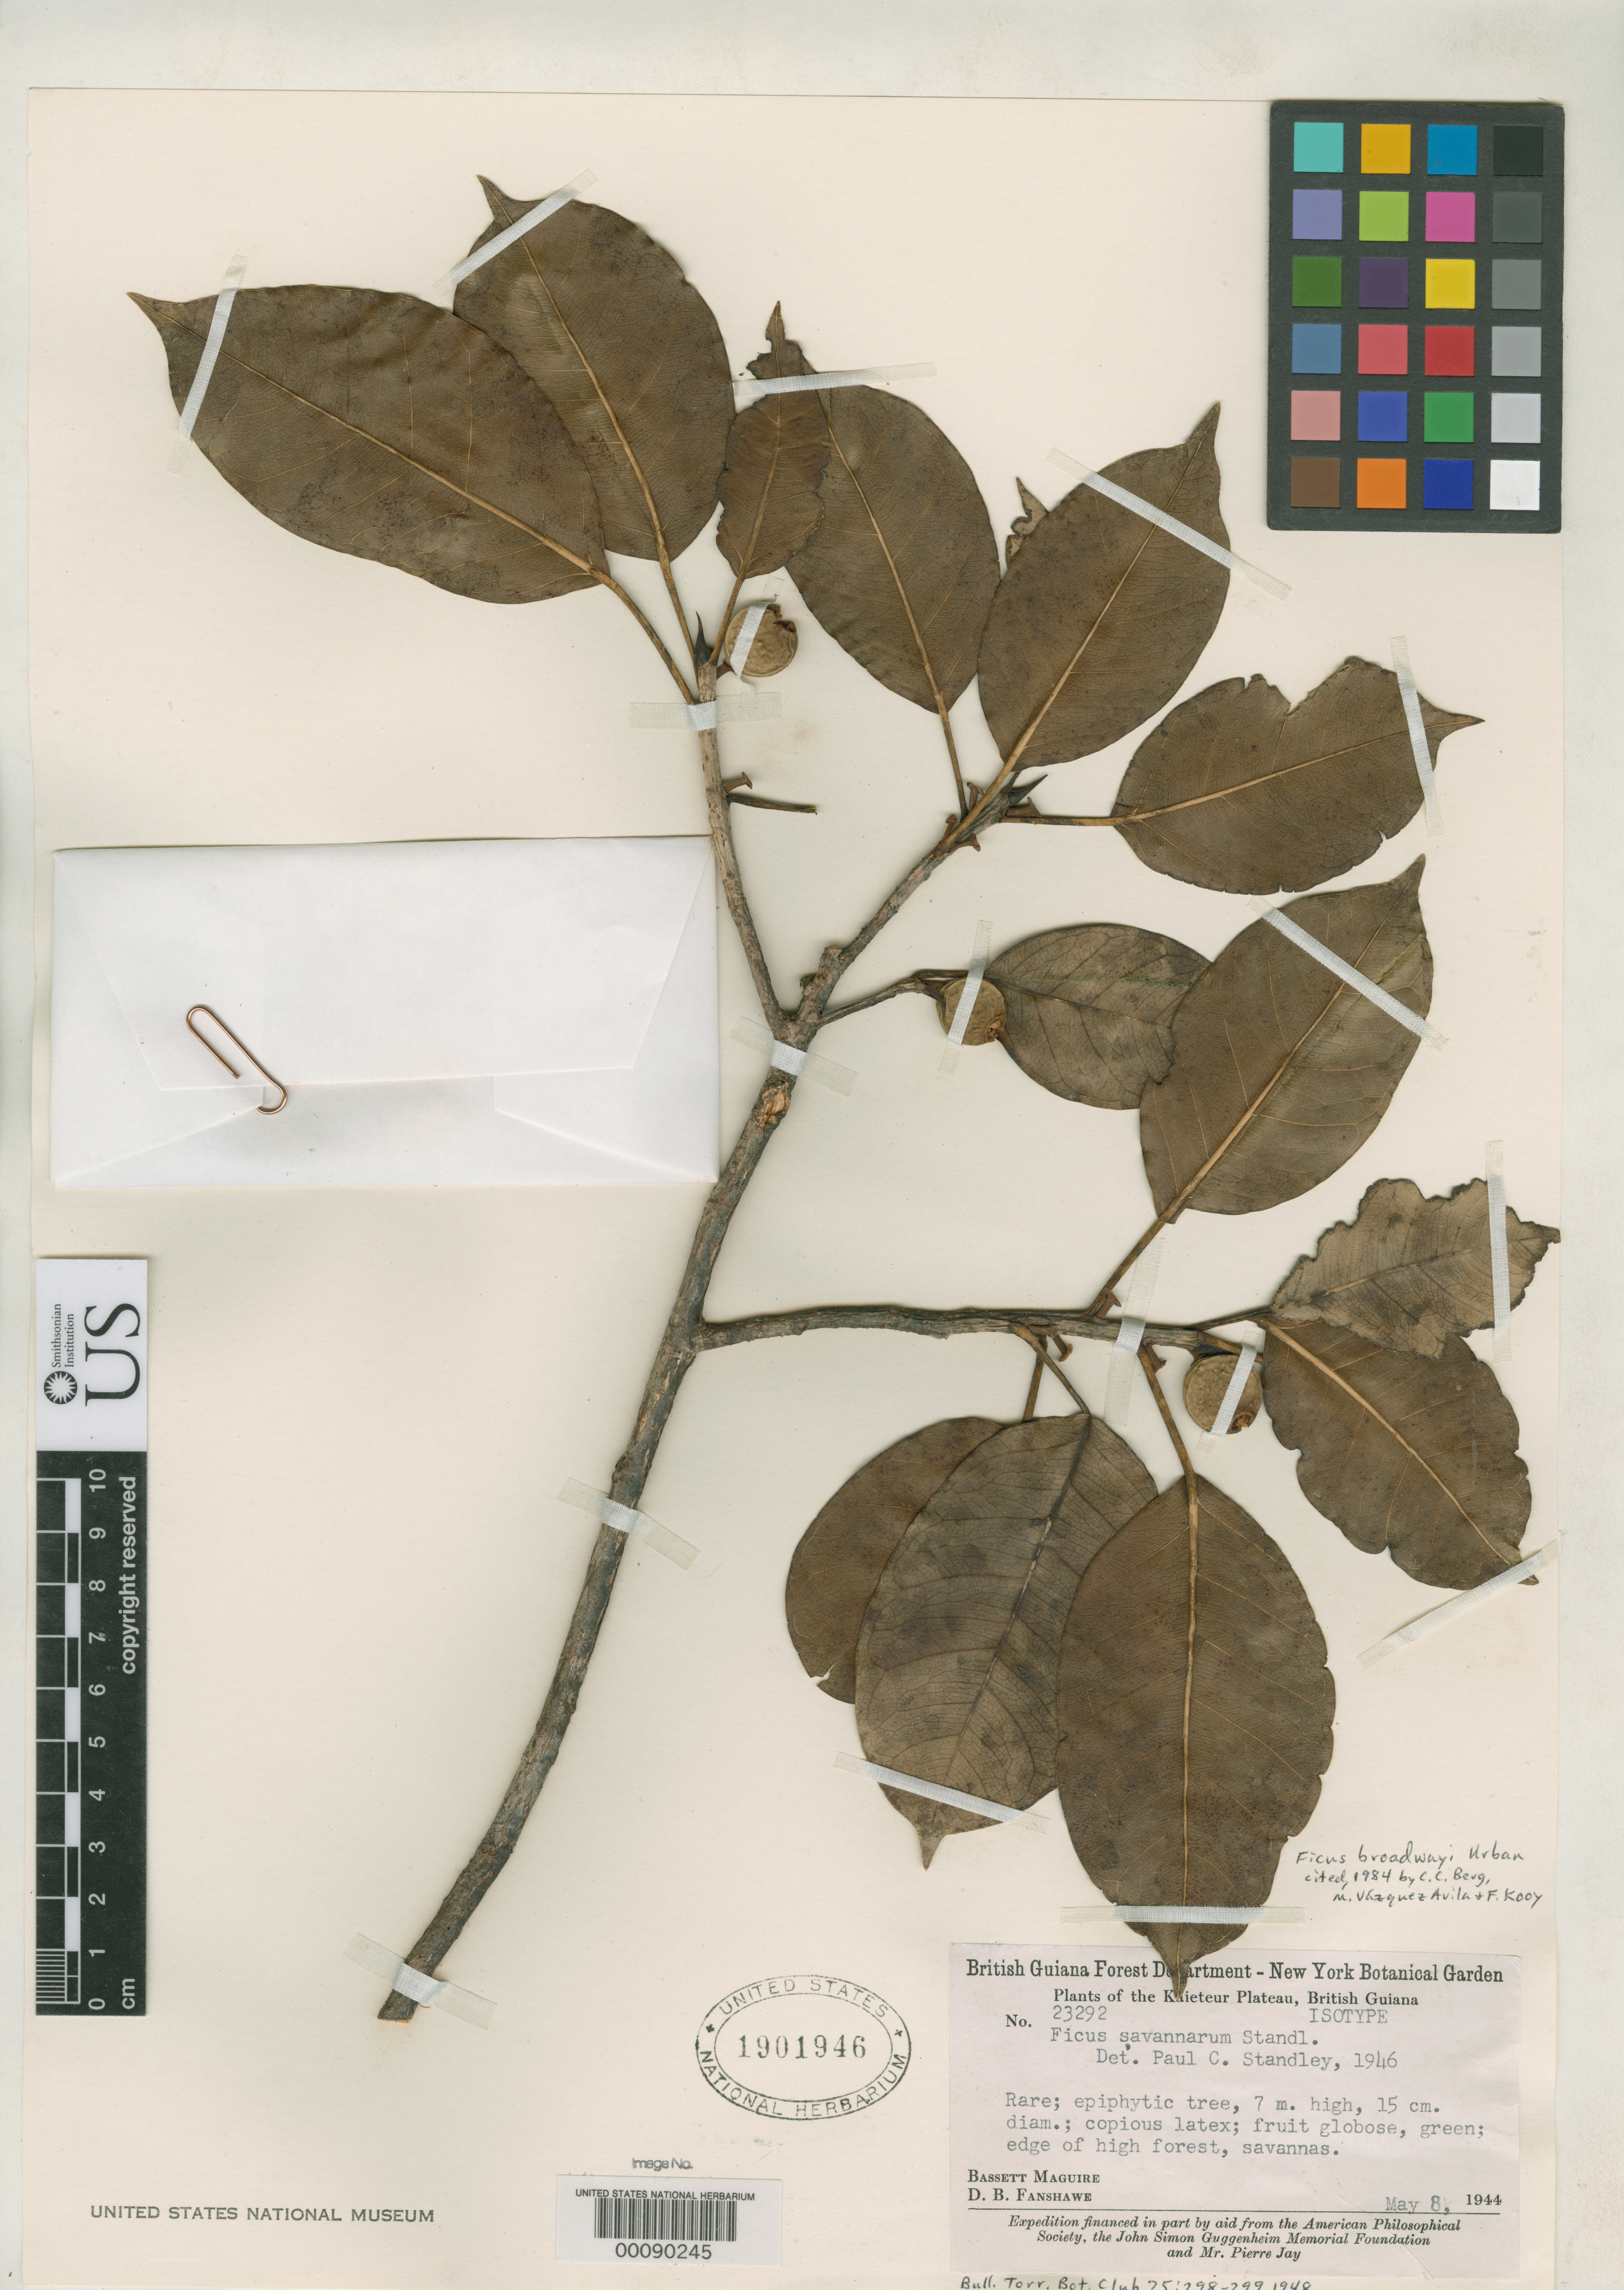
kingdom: Plantae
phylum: Tracheophyta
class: Magnoliopsida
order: Rosales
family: Moraceae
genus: Ficus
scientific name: Ficus savannarum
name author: Standl.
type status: Isotype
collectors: B. Maguire & D. B. Fanshawe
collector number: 23292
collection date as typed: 08 May 1944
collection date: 1944-05-08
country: Guyana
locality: Kaieteur Plateau.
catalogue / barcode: US 1901946